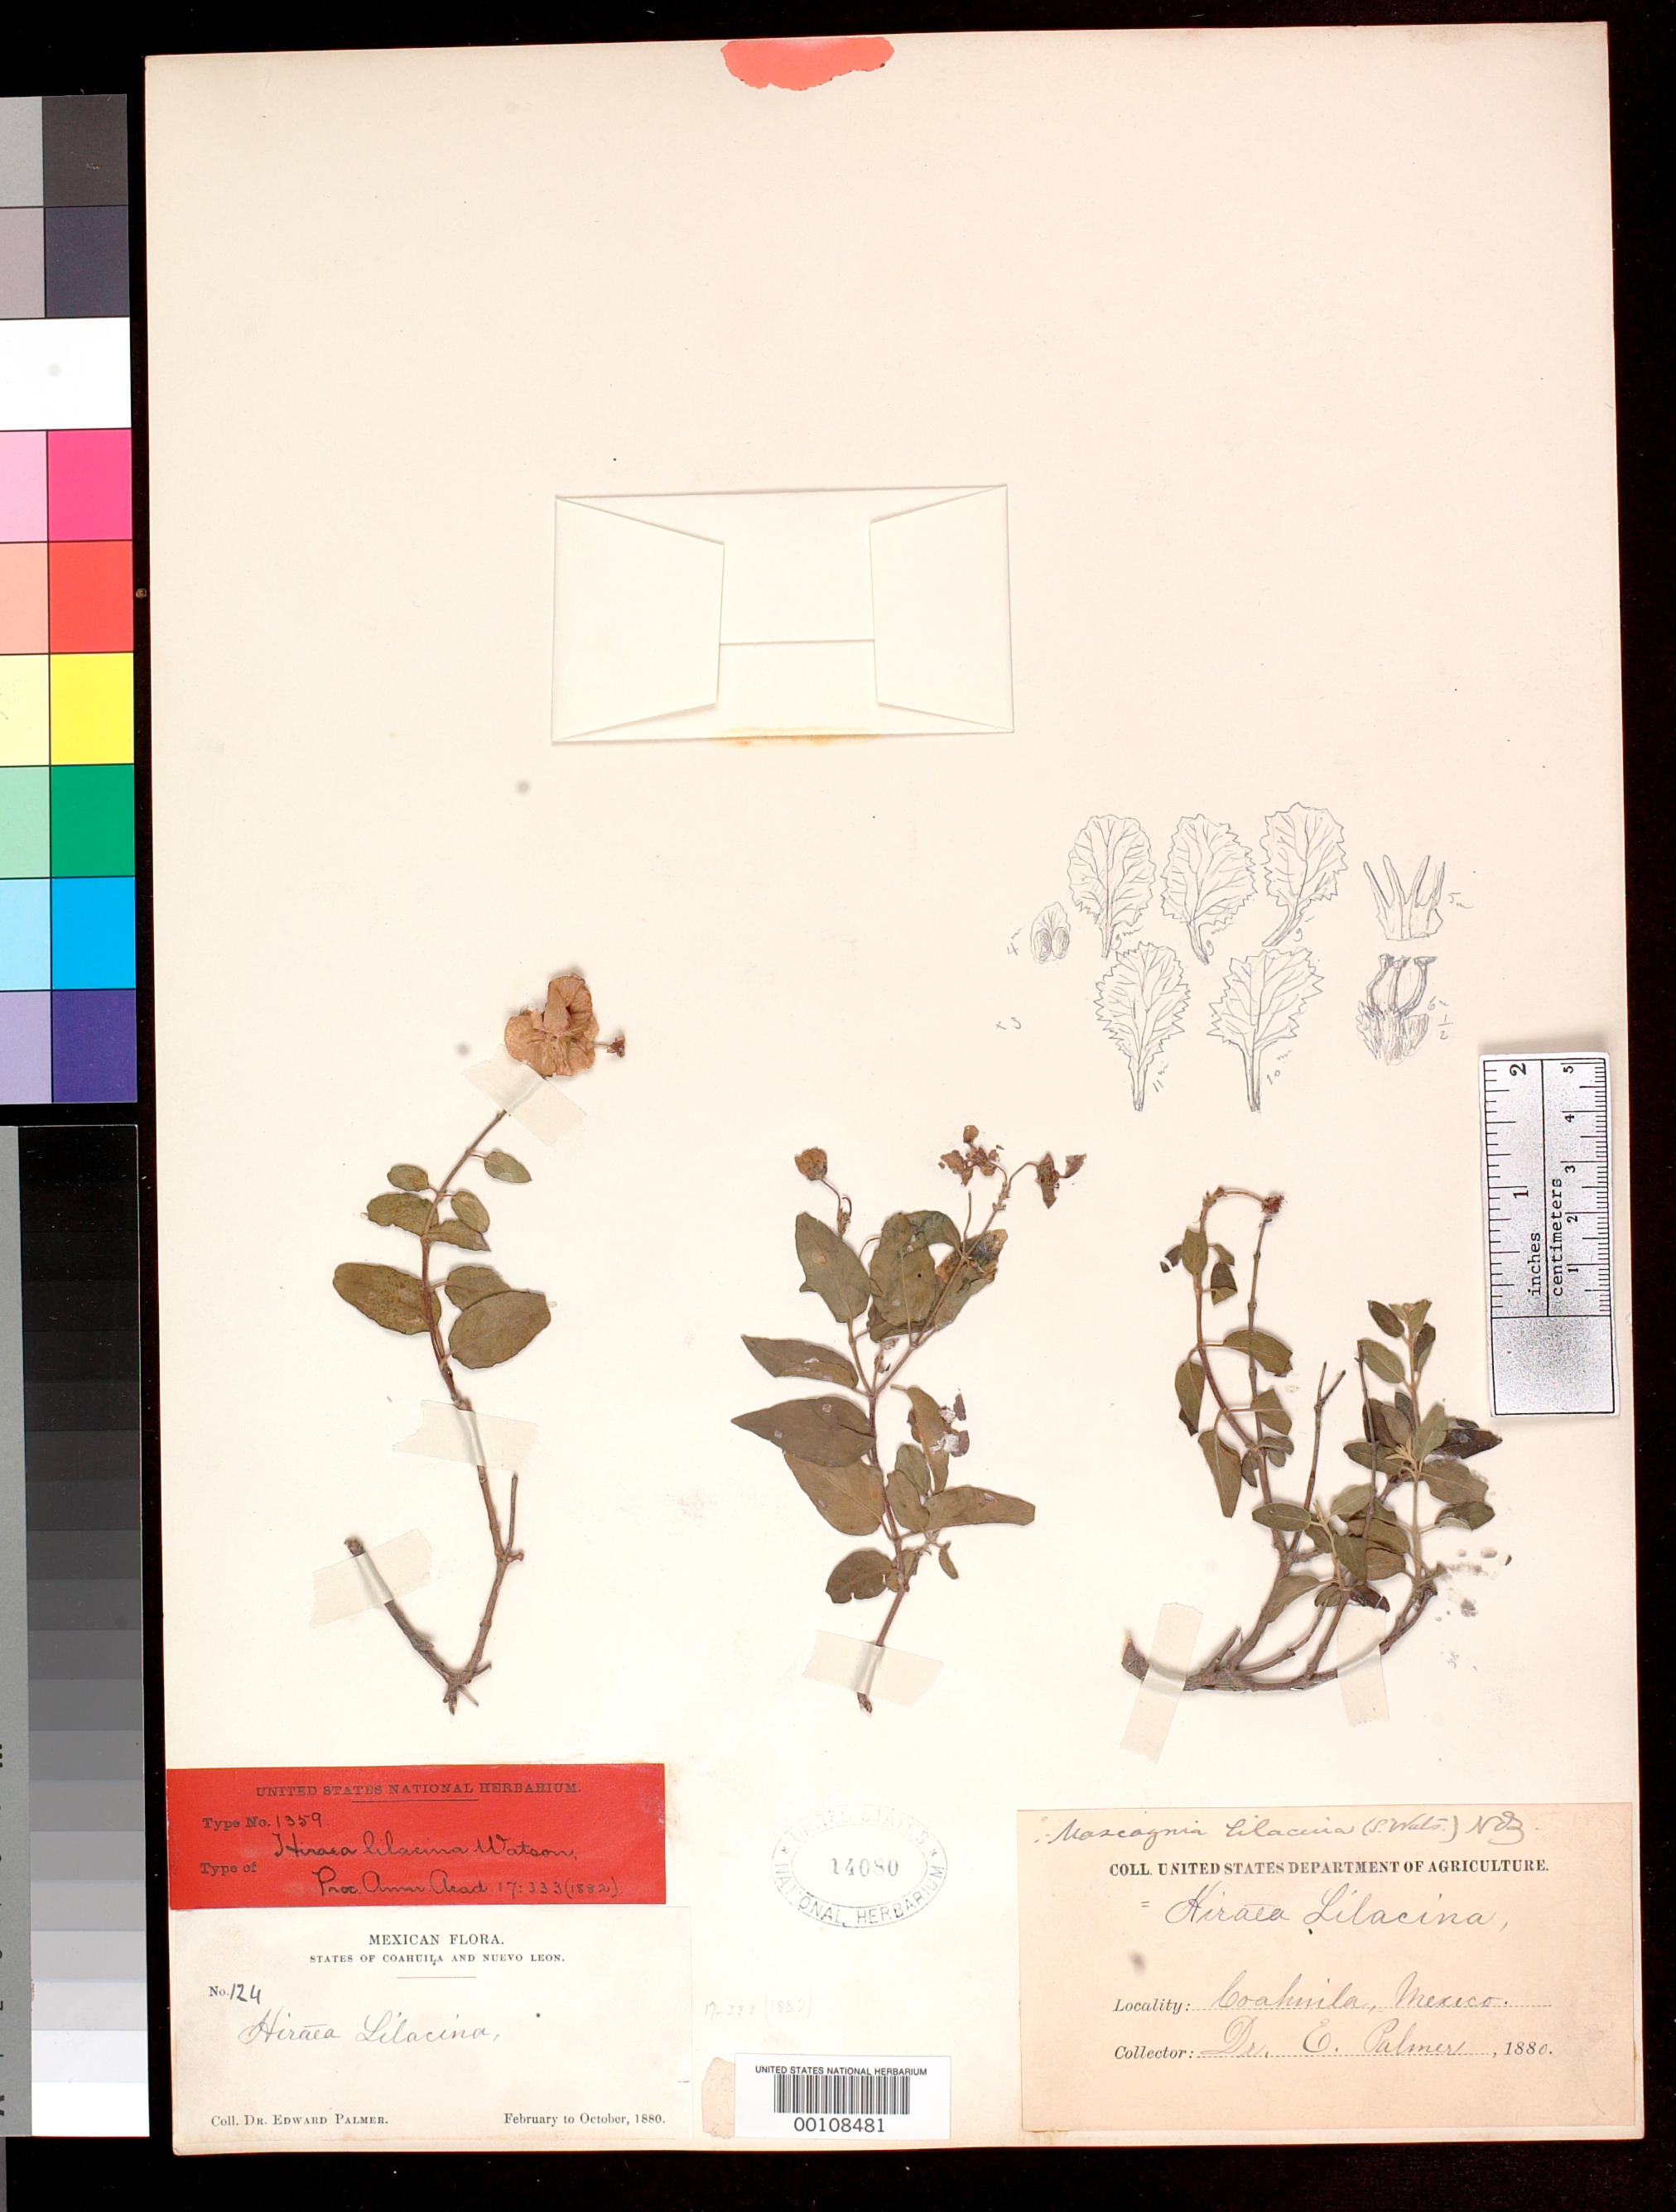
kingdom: Plantae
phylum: Tracheophyta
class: Magnoliopsida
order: Malpighiales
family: Malpighiaceae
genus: Hiraea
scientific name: Hiraea lilacina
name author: S. Watson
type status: Syntype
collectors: E. Palmer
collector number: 124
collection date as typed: Feb 1880 to -- Oct 1880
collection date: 1880-02/1880-10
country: Mexico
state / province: Coahuila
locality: Caracol Mts., south of Monclova.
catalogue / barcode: US 14080